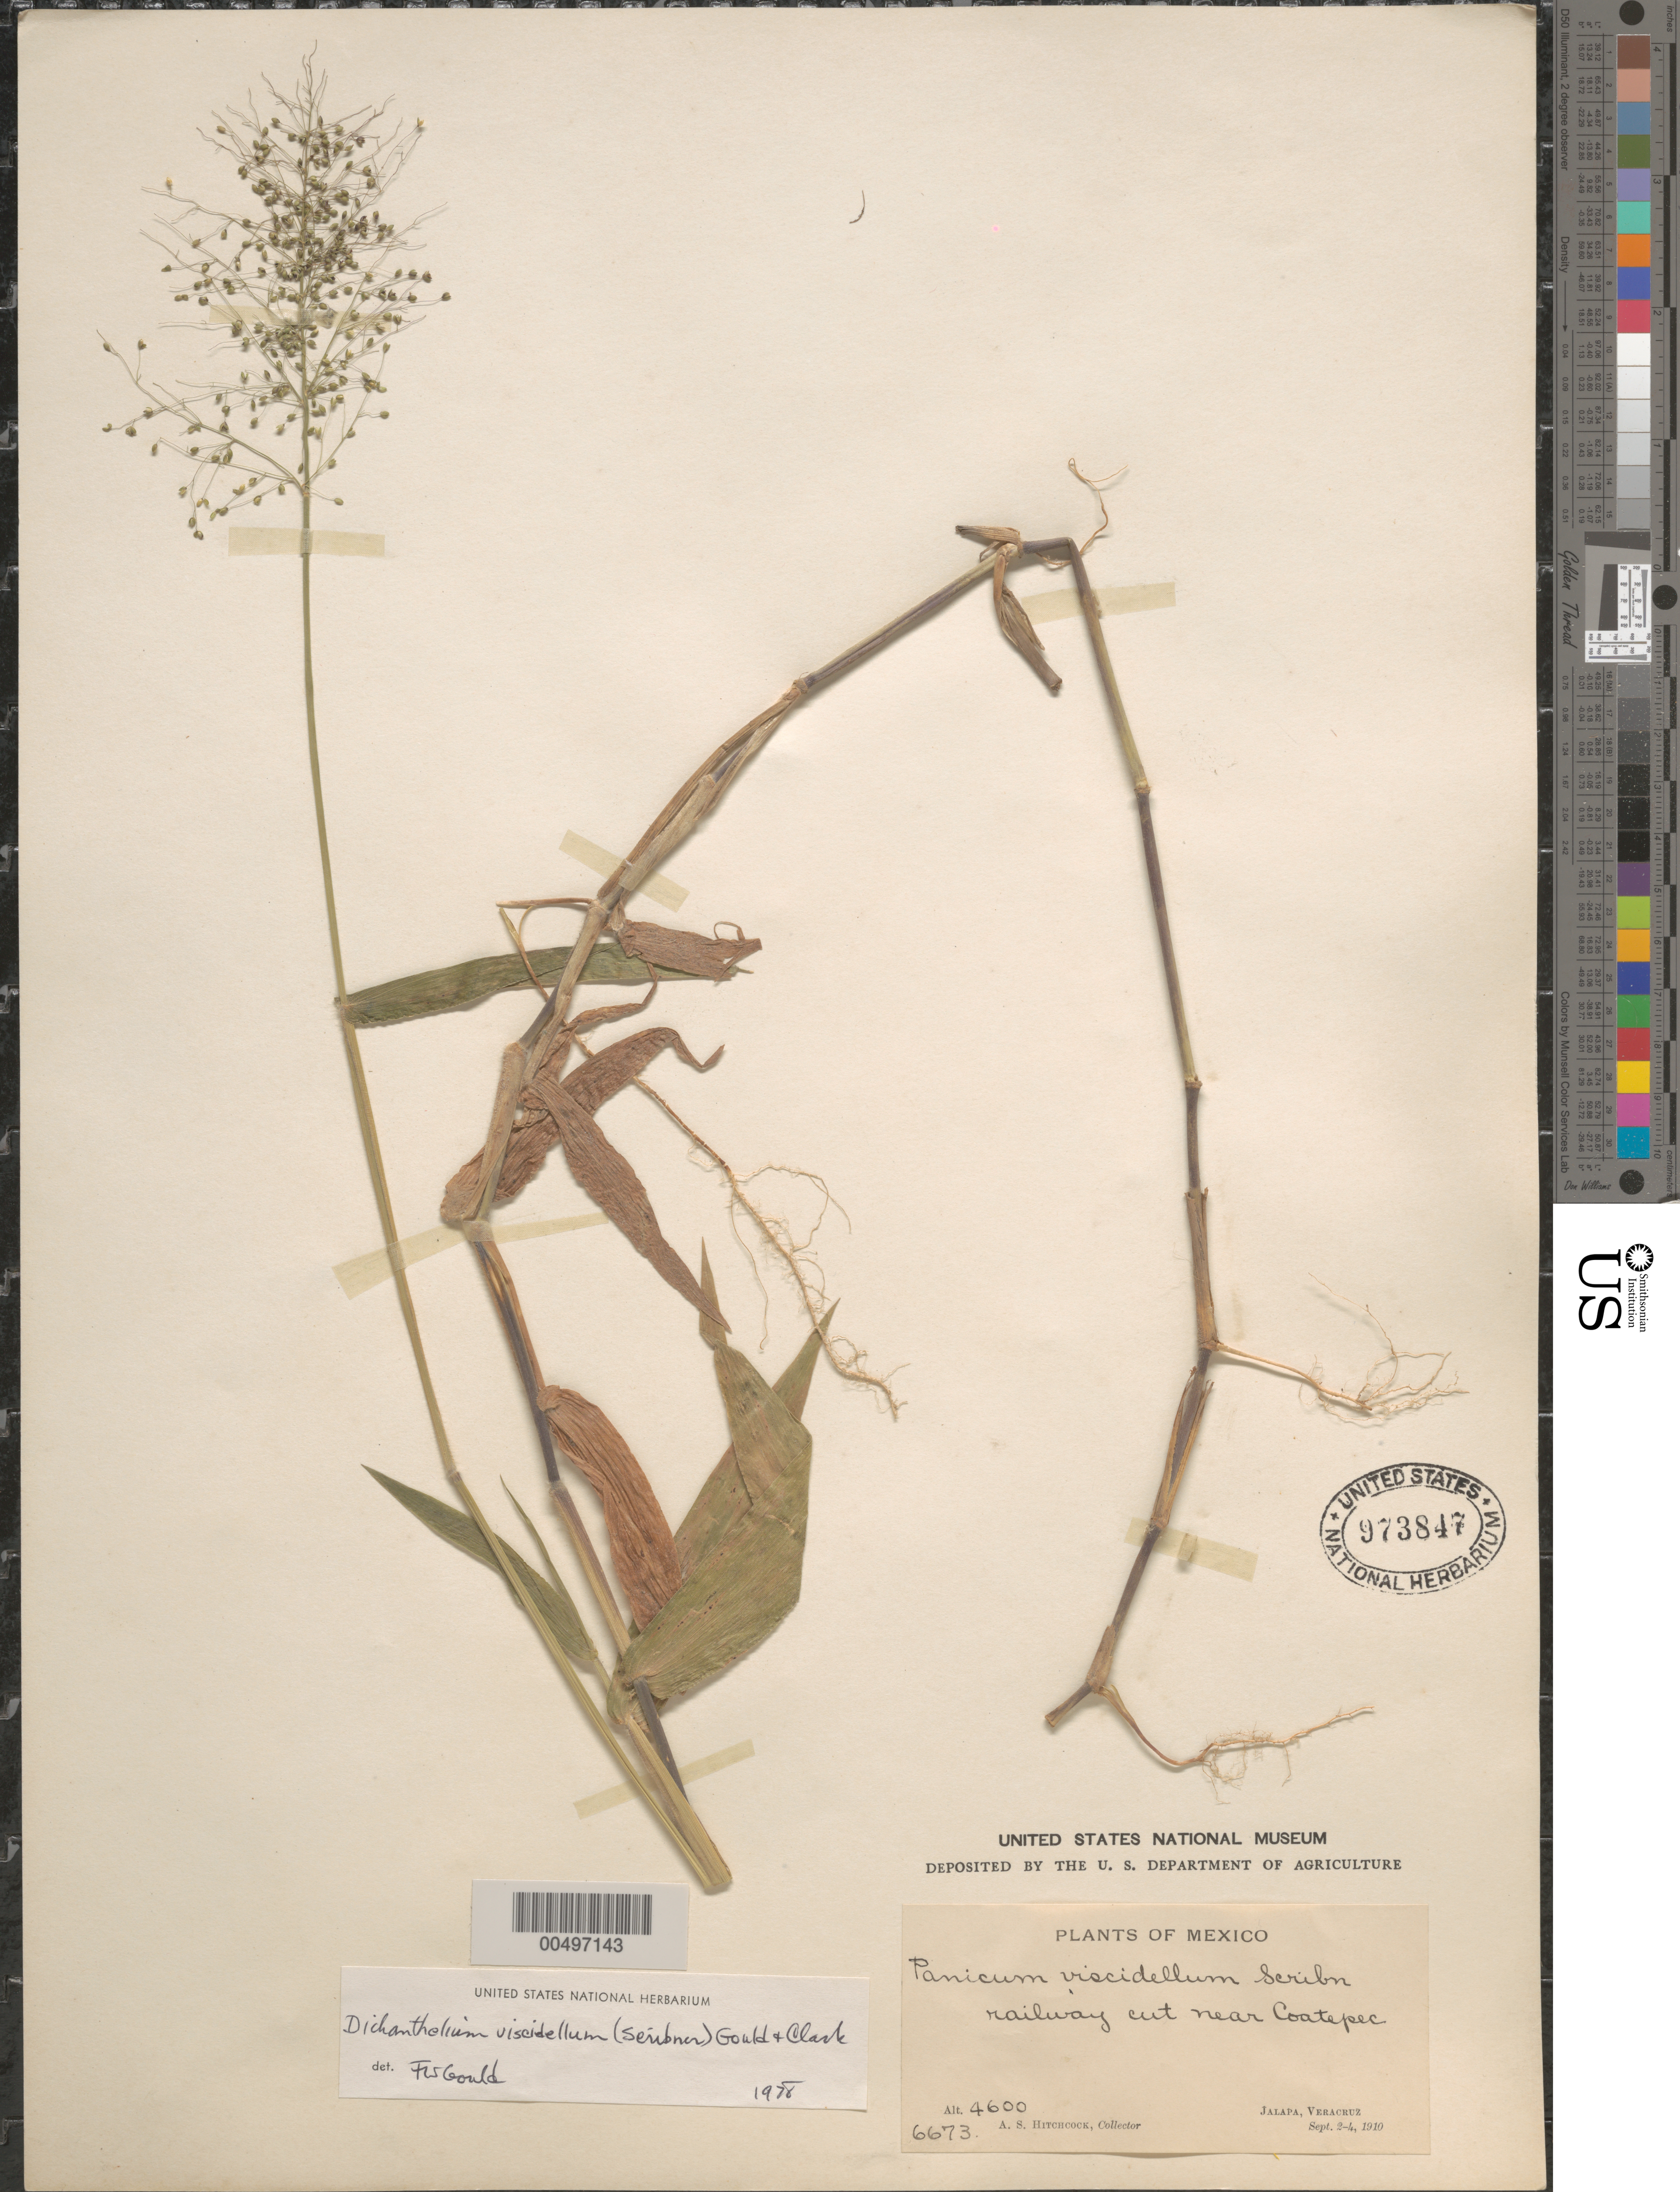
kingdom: Plantae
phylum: Tracheophyta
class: Liliopsida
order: Poales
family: Poaceae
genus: Dichanthelium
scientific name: Dichanthelium viscidellum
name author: (Scribn.) Gould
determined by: Gould, F. W.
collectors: A. S. Hitchcock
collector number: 6673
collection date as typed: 2 Sep 1910 to 4 Sep 1910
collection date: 1910-09-02/1910-09-04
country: Mexico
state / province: Veracruz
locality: Jalapa, near Coatepec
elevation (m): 1402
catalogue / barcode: US 973847